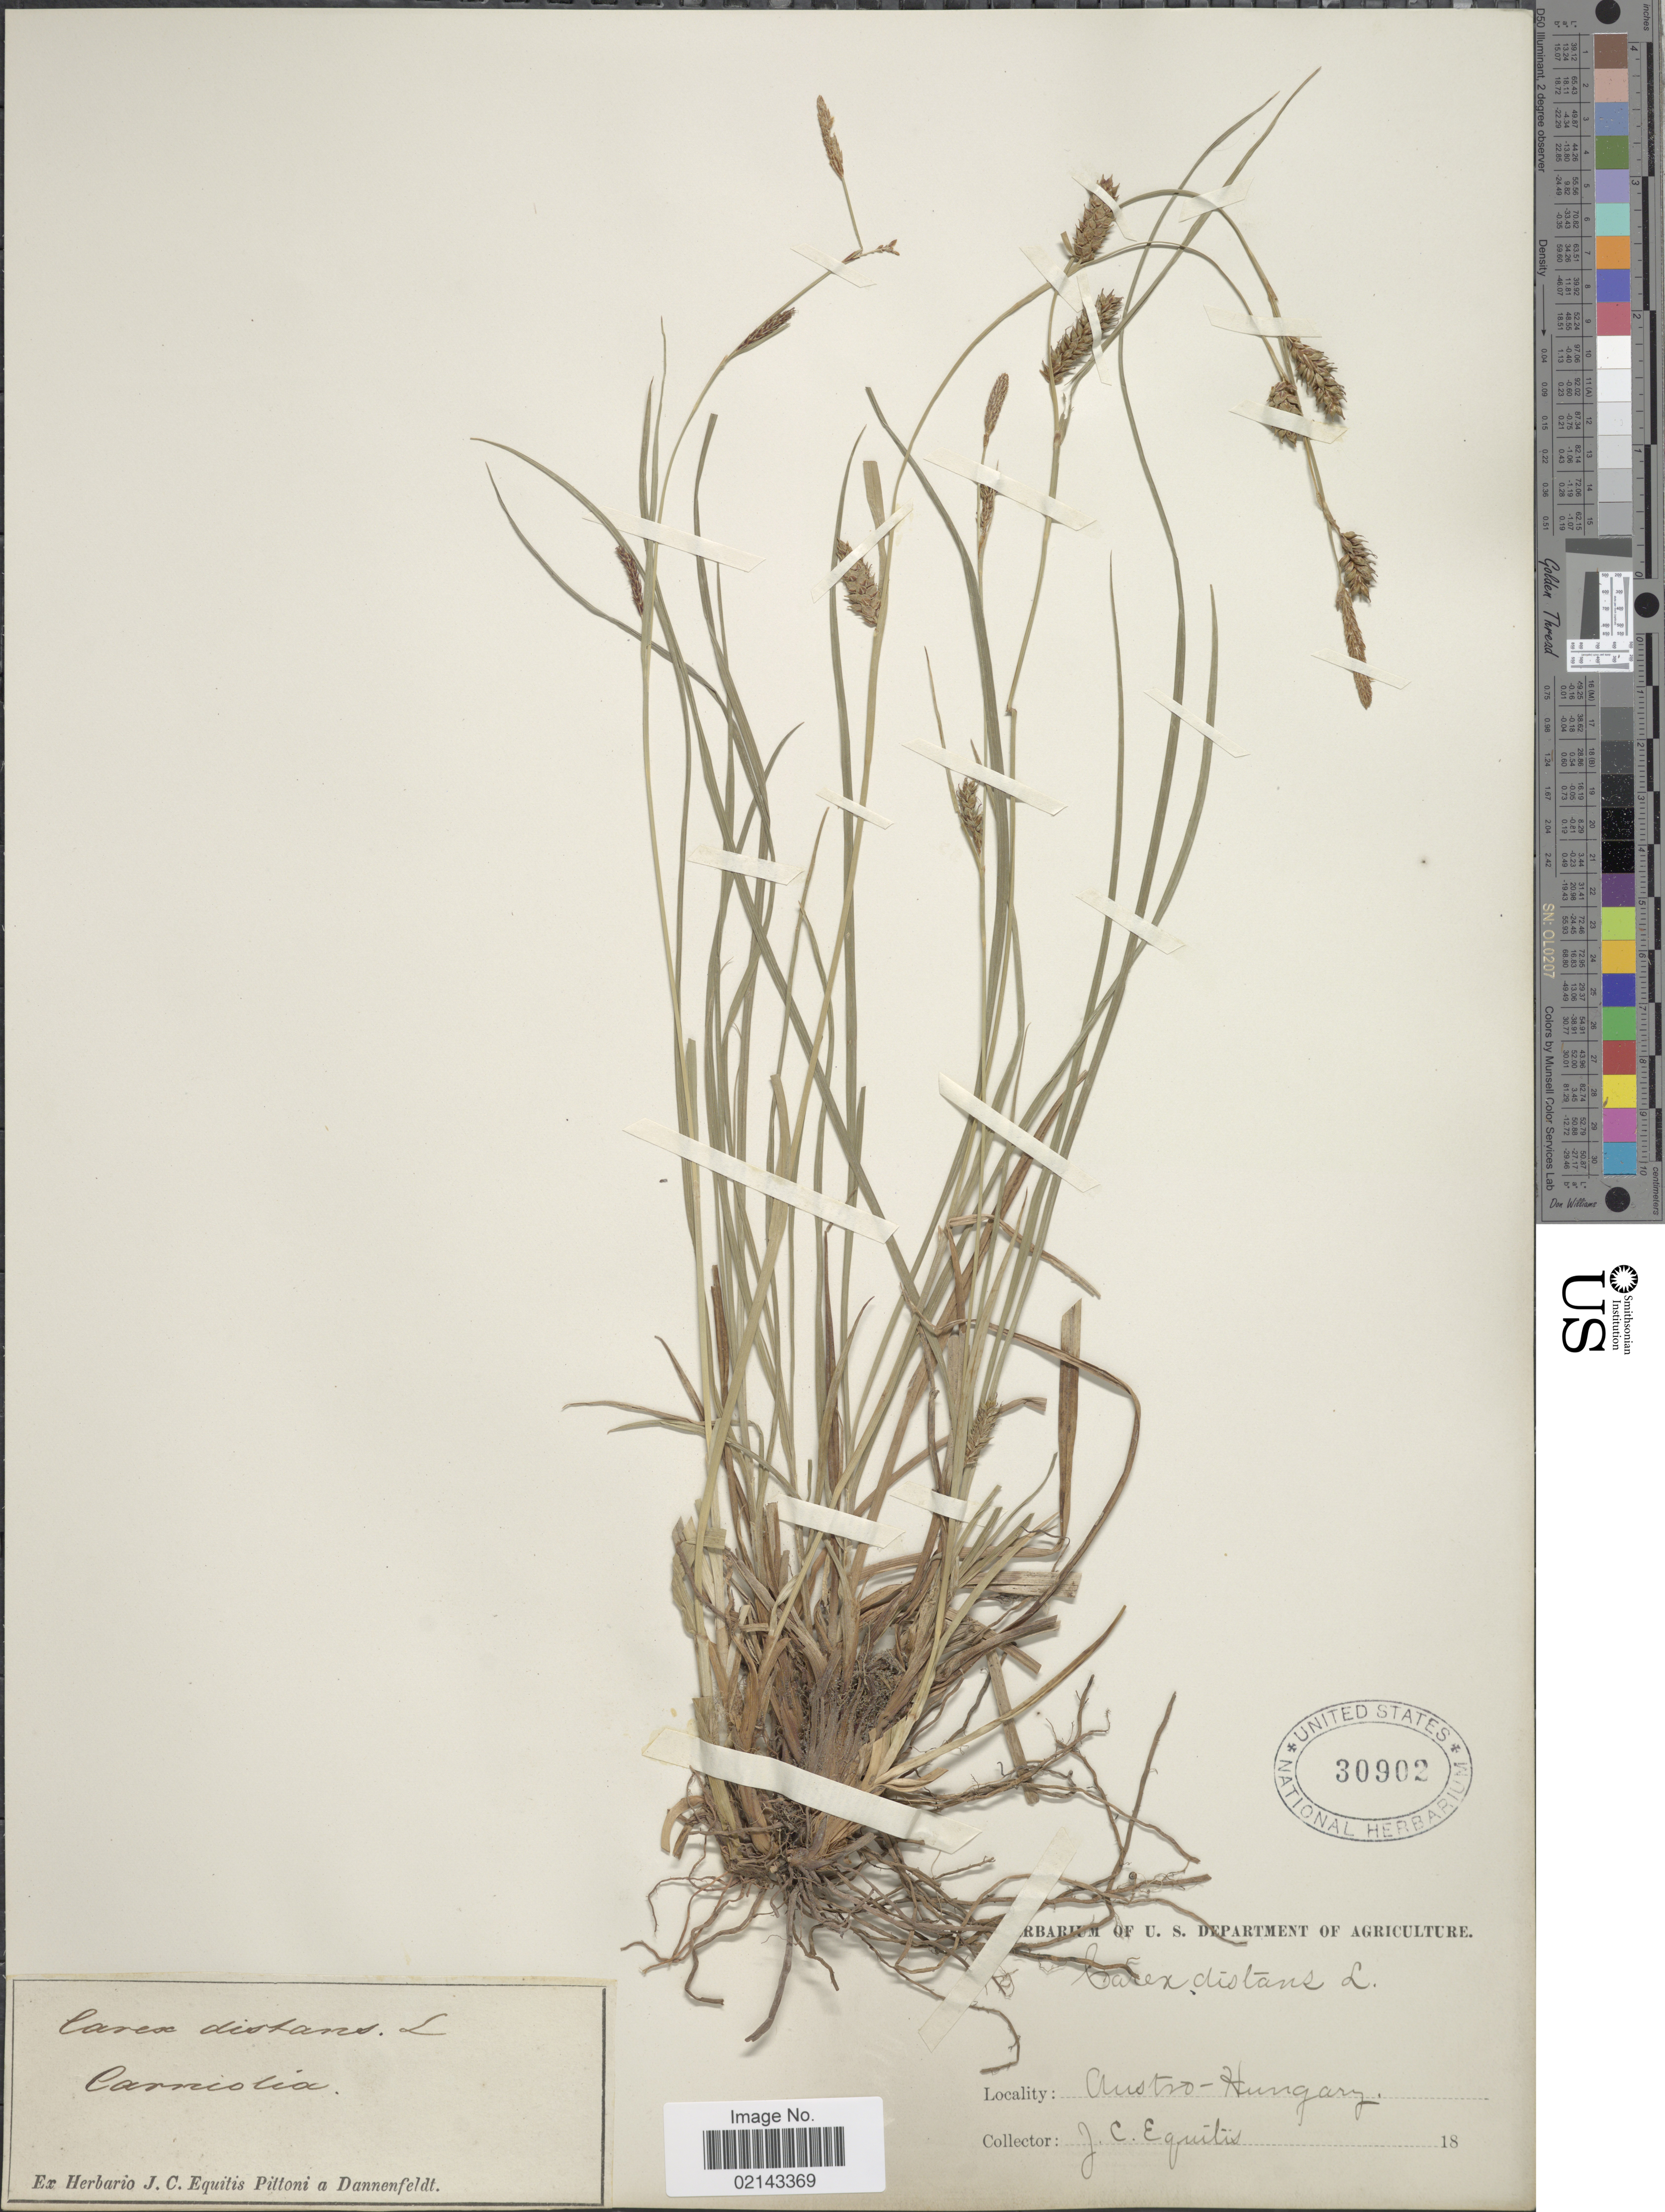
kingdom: Plantae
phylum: Tracheophyta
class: Liliopsida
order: Poales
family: Cyperaceae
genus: Carex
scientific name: Carex distans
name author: L.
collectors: J. Equitis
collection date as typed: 18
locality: Austro-Hungary, Carniolia [interpreted]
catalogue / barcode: US 30902